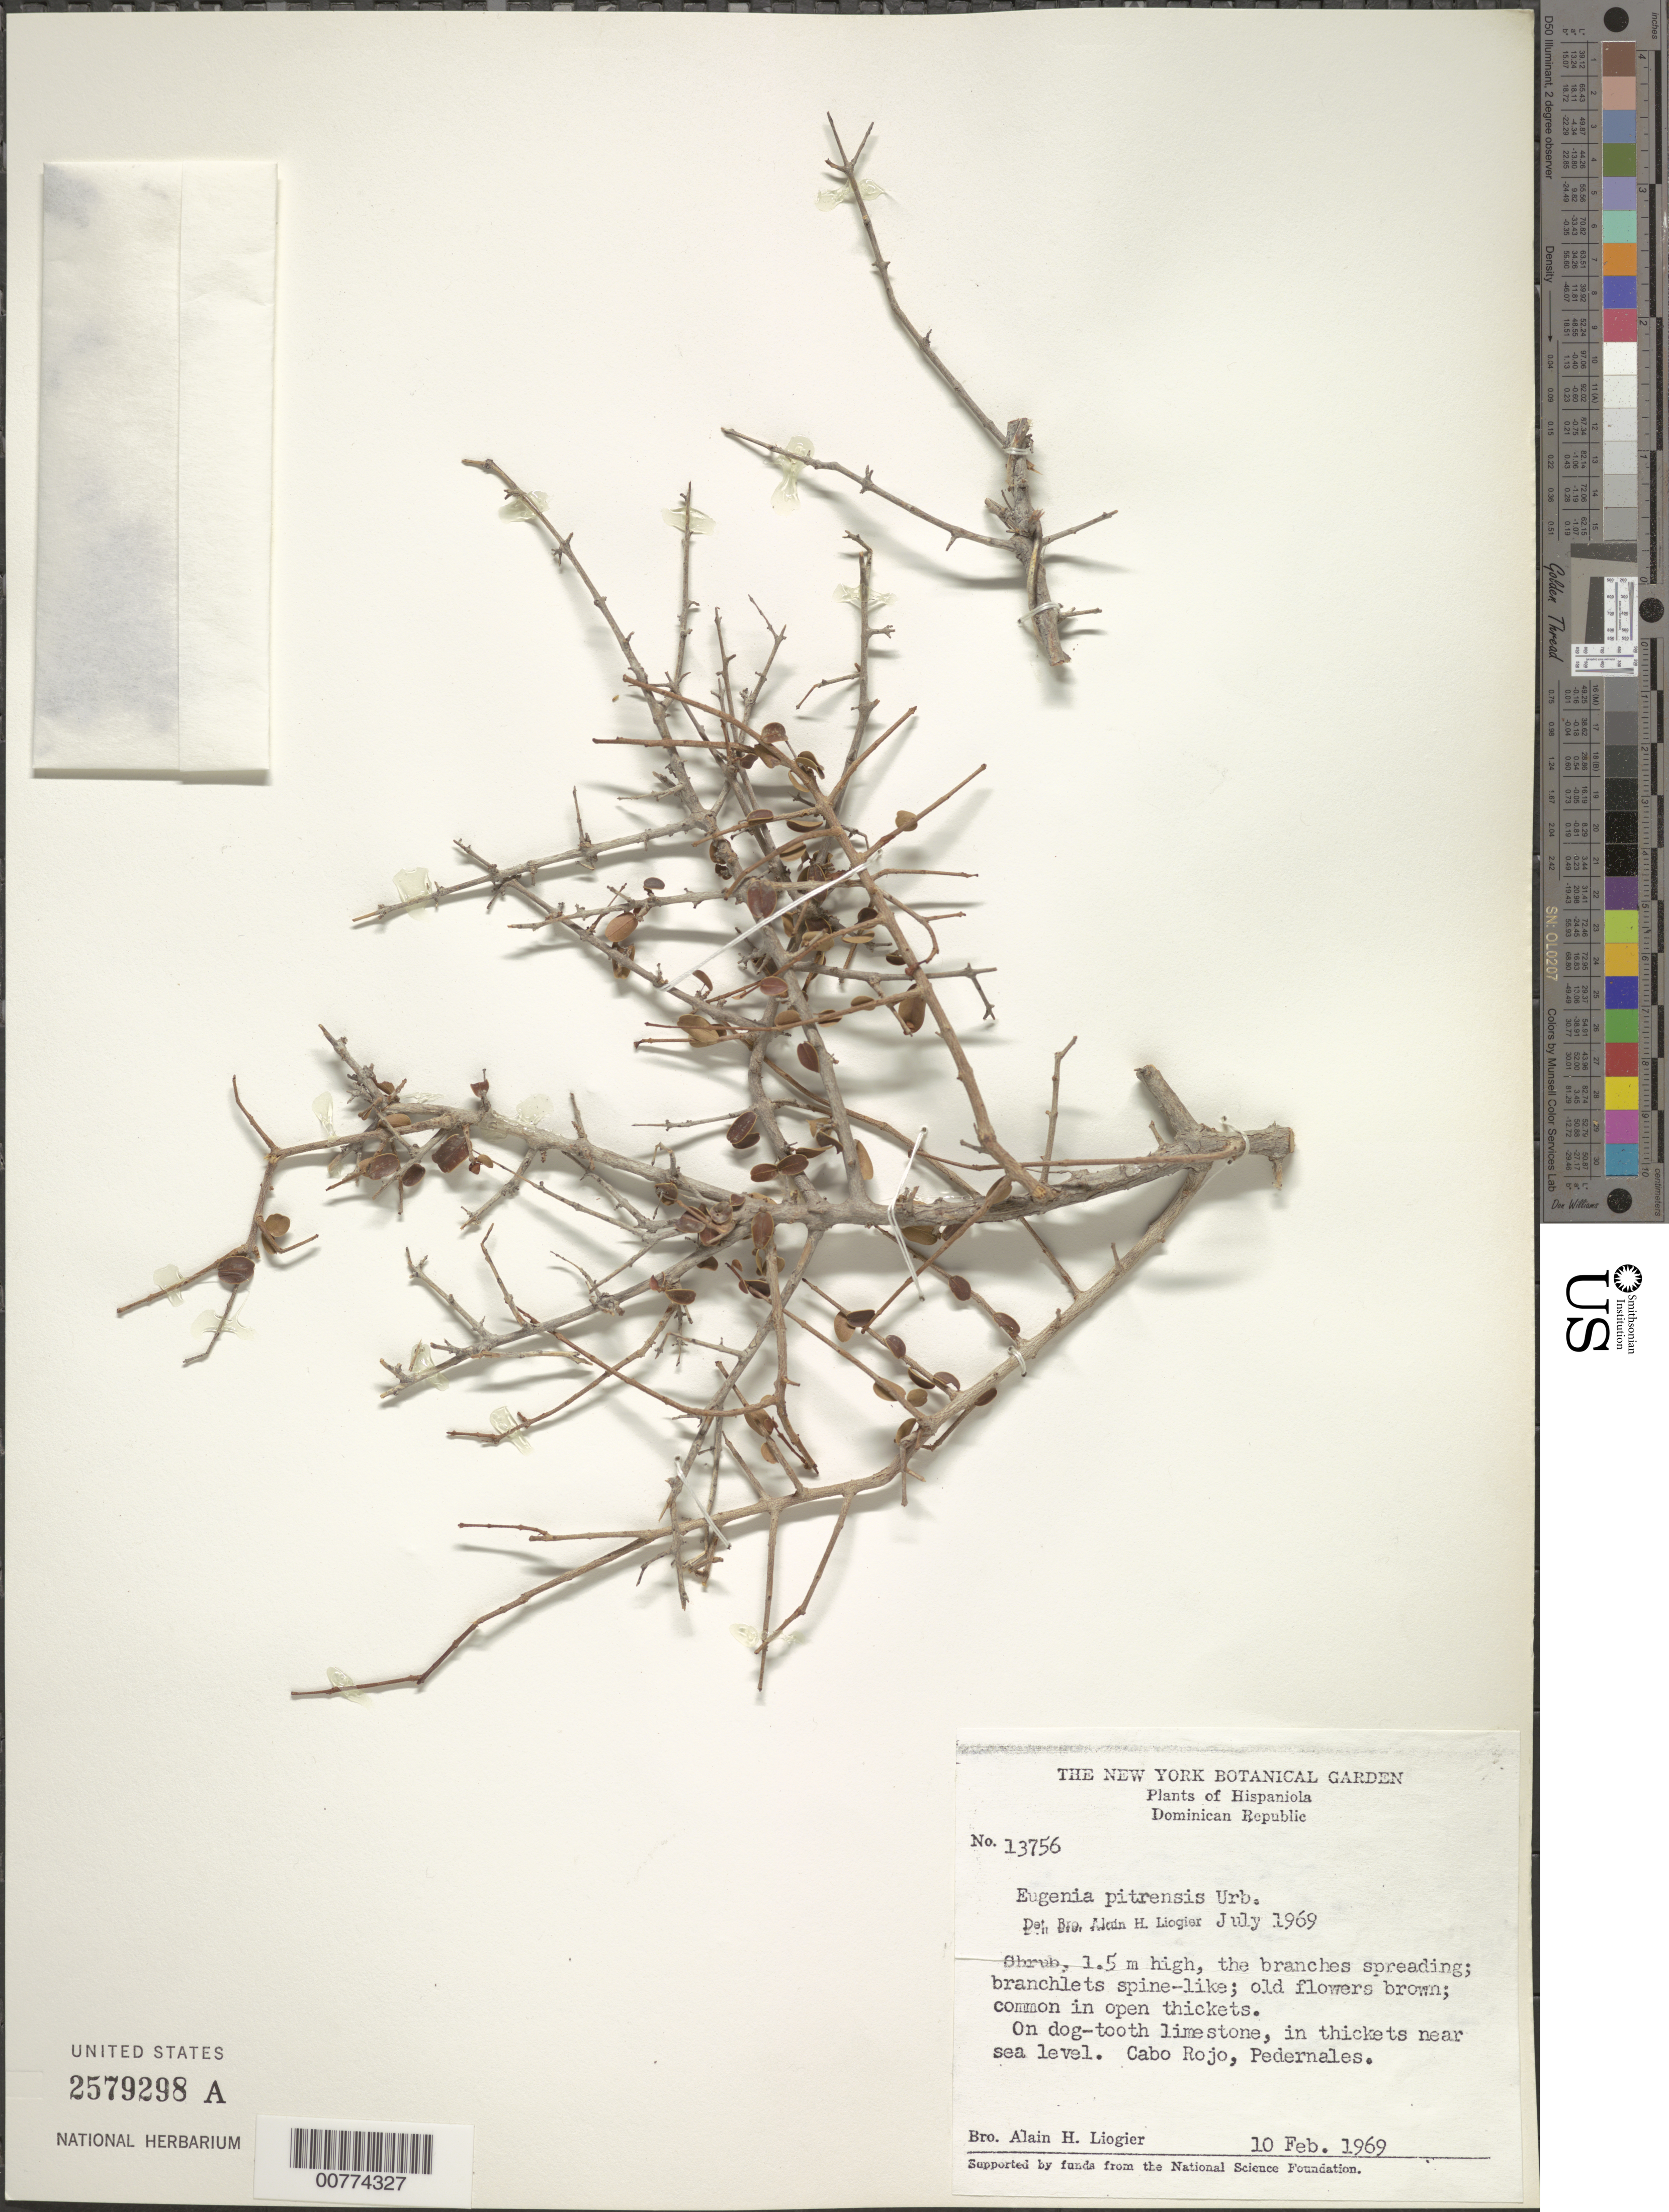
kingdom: Plantae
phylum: Tracheophyta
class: Magnoliopsida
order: Myrtales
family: Myrtaceae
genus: Eugenia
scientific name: Eugenia pitrensis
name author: Urb.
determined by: Liogier, Alain H.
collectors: A. H. Liogier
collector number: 13756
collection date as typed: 10 Feb 1969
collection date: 1969-02-10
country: Dominican Republic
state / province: Pedernales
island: Hispaniola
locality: Cabo Rojo.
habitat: On dog-tooth limestone, in thickets.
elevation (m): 0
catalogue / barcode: US 2579298A